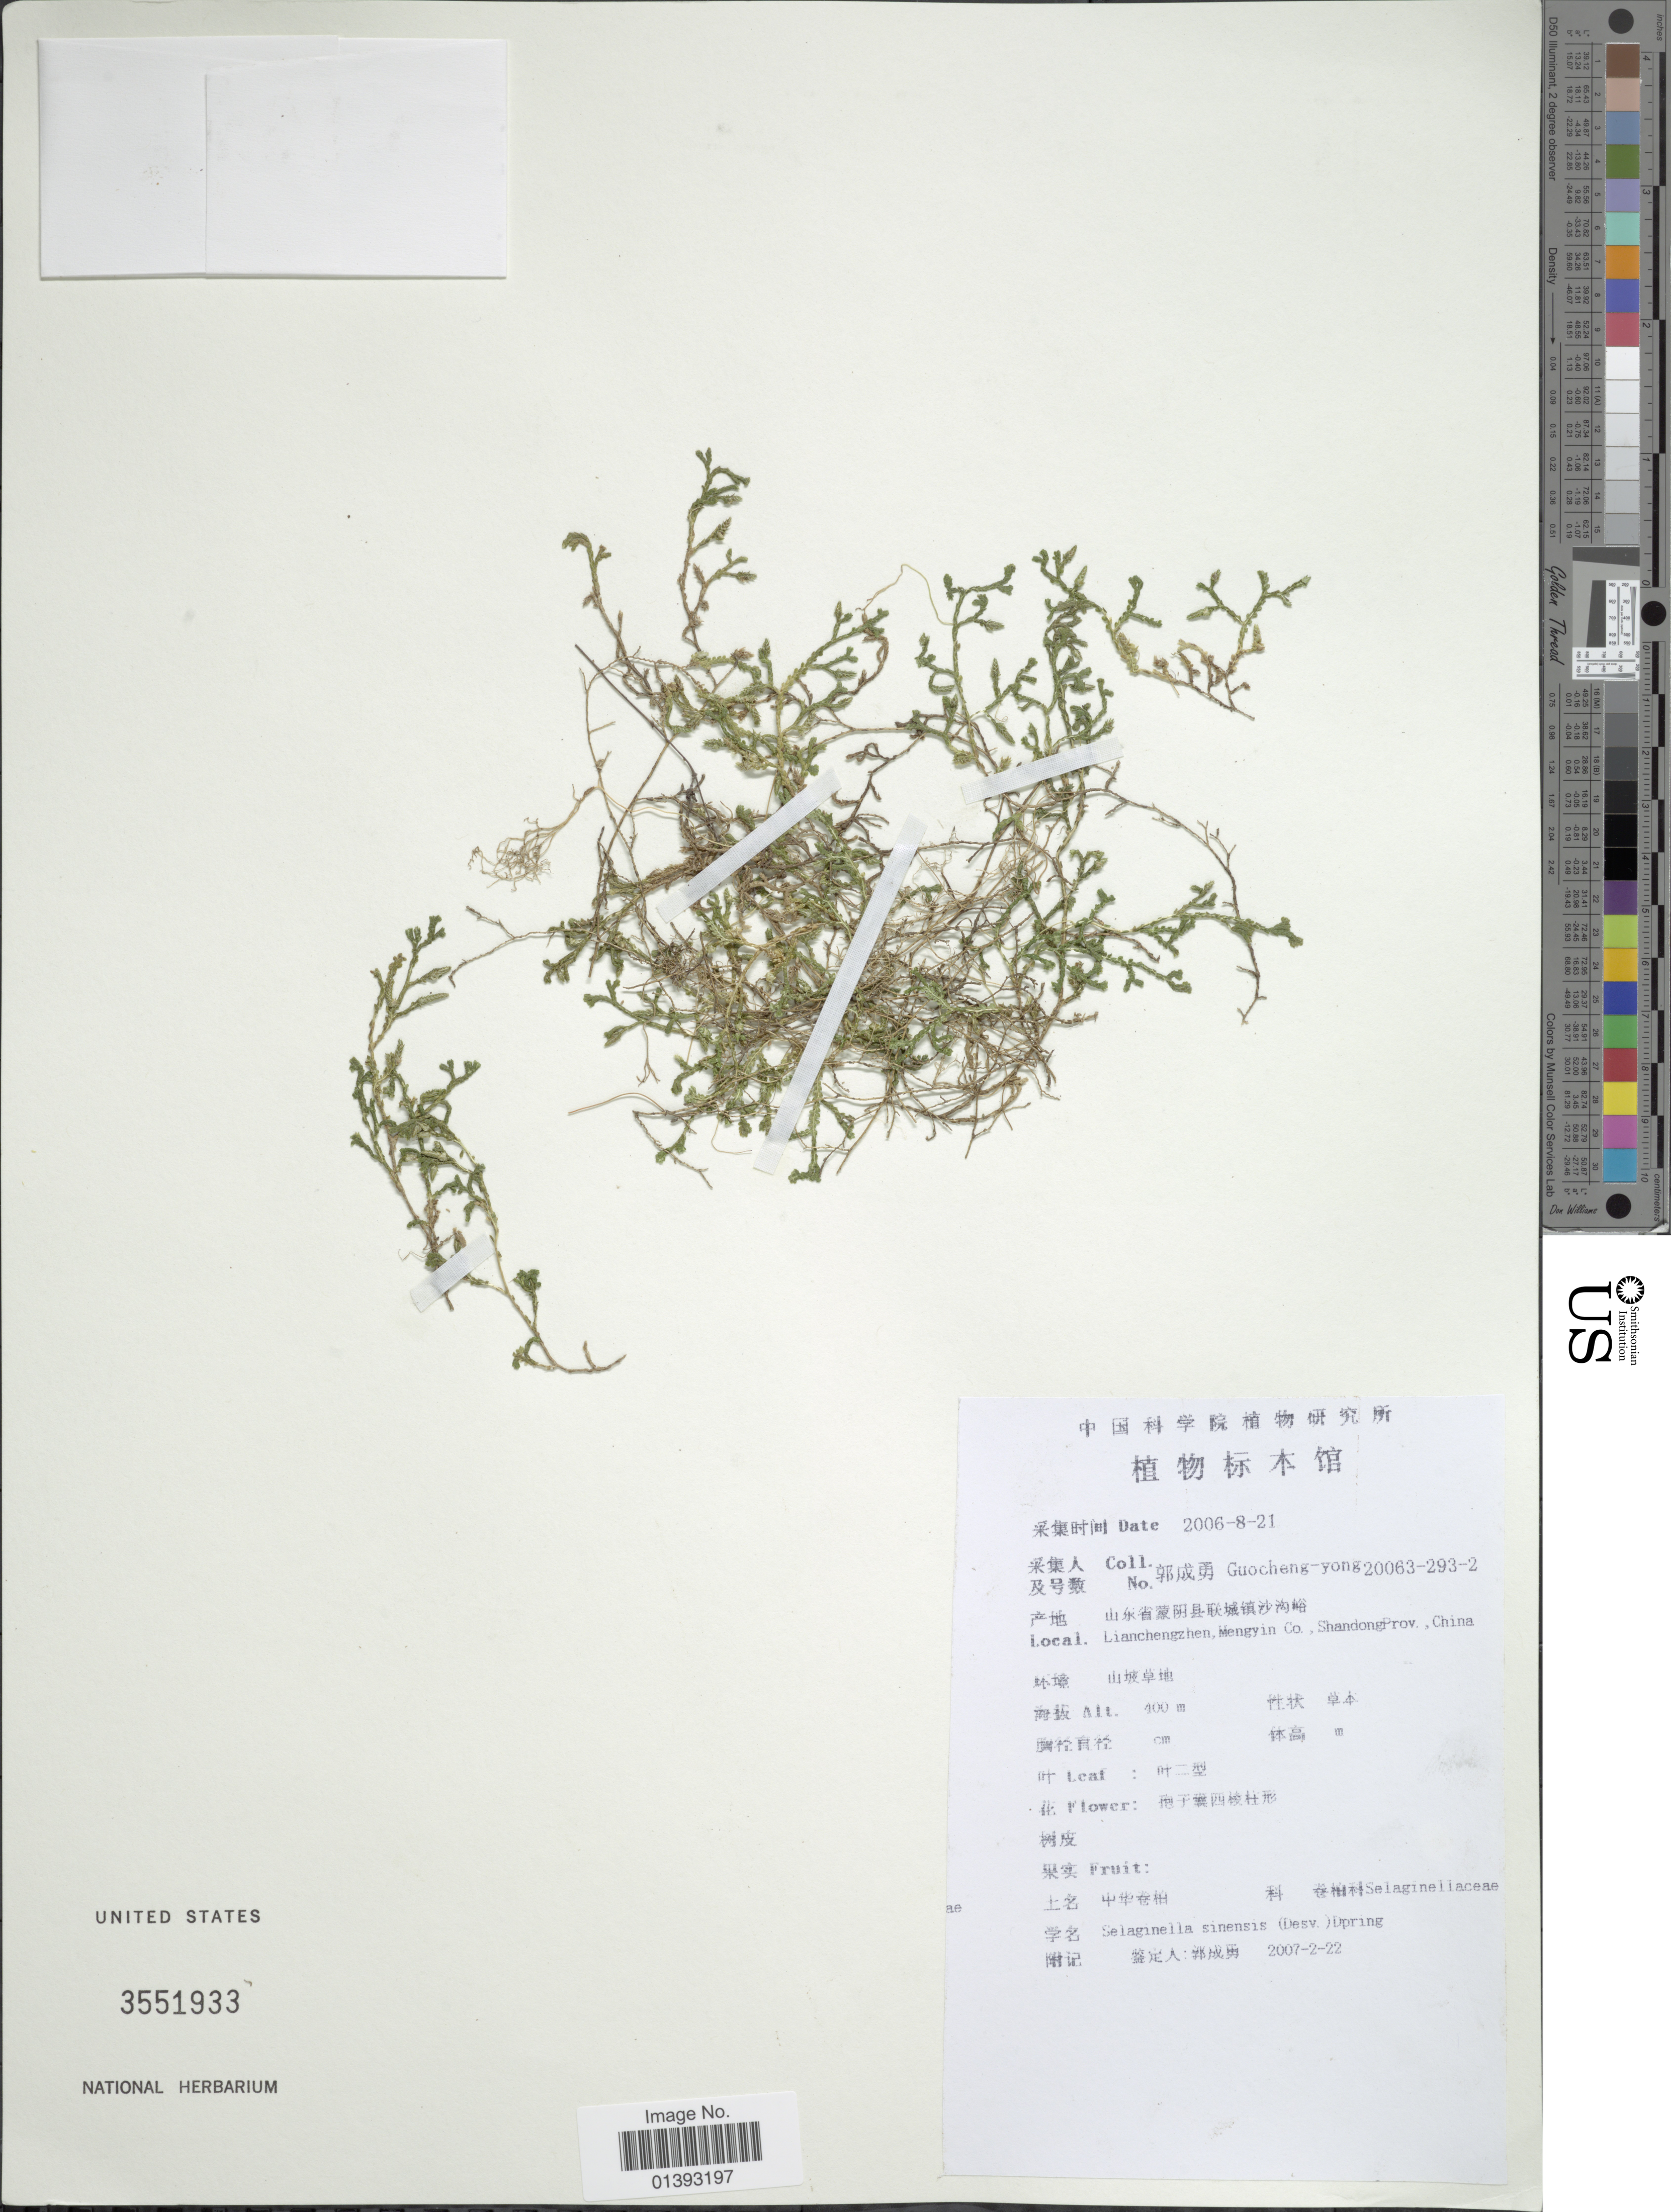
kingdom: Plantae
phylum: Tracheophyta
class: Lycopodiopsida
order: Selaginellales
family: Selaginellaceae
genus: Selaginella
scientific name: Selaginella sinensis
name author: (Desv.) Spring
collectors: Guo cheng-yong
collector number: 20063-293-2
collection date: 2006-08-21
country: China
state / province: Shandong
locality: Lianchengzhen, Mengyin Co., Shandong prov.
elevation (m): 400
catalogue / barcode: US 3551933